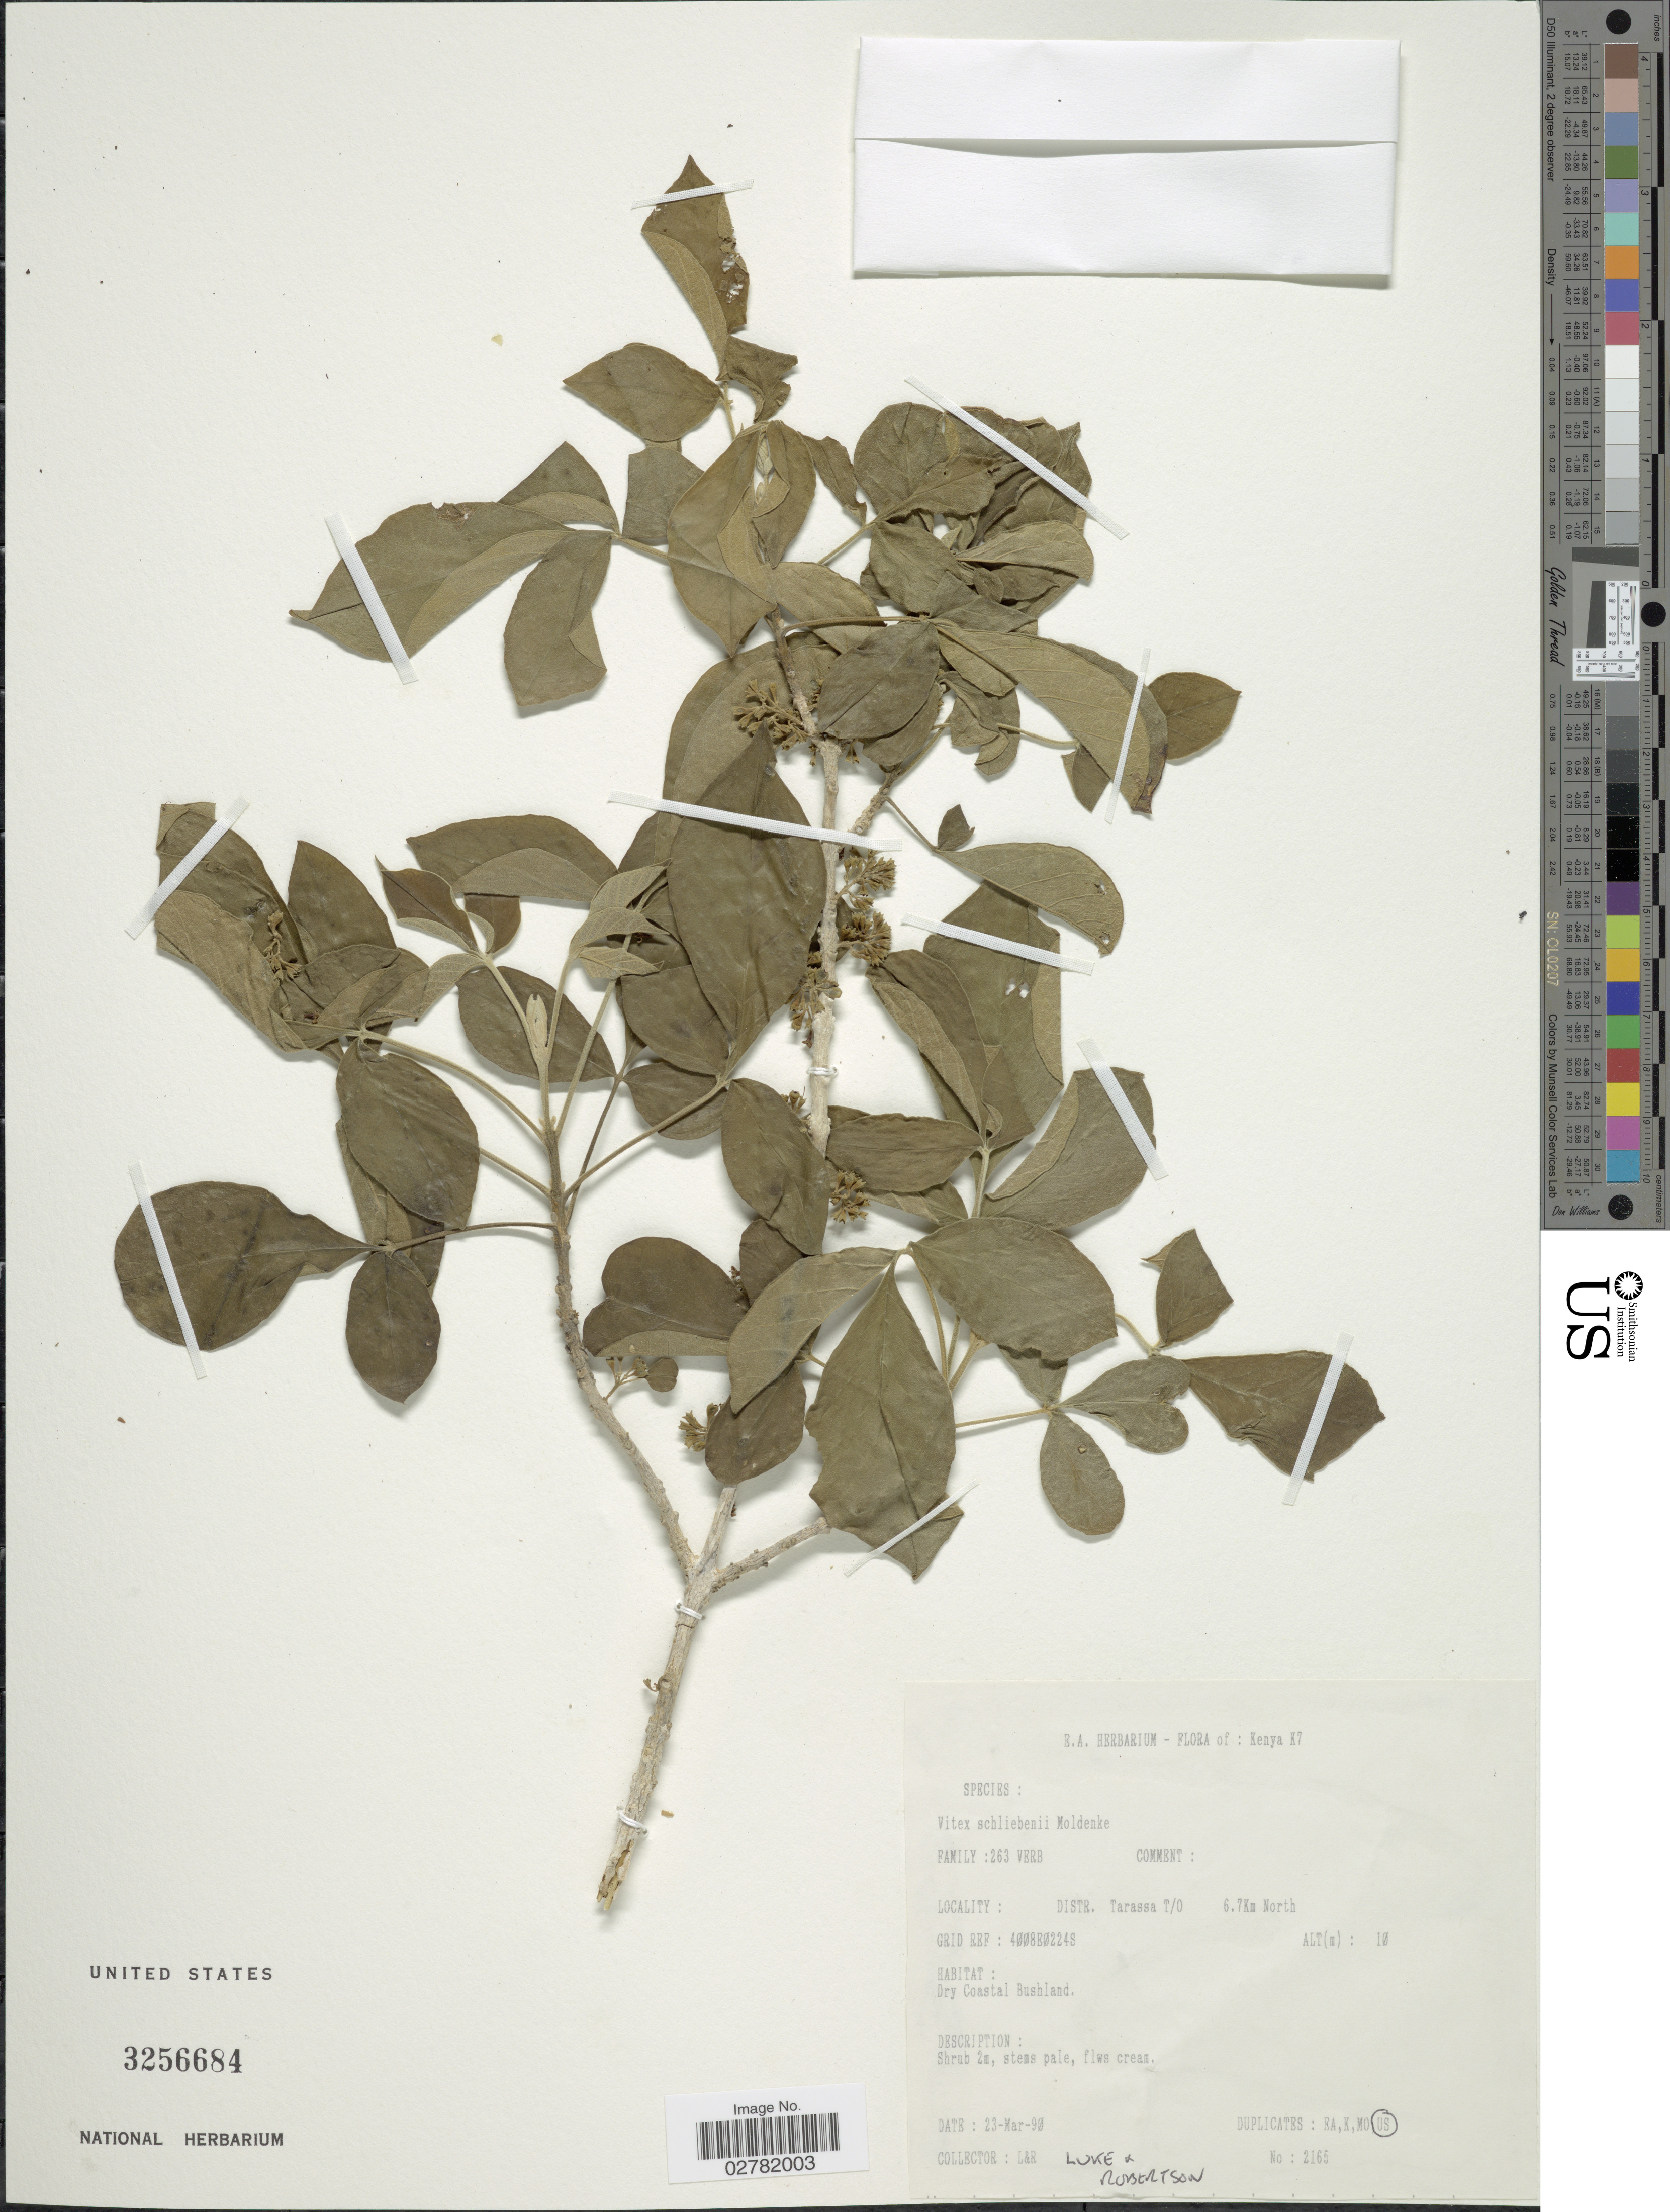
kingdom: Plantae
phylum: Tracheophyta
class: Magnoliopsida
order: Lamiales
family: Lamiaceae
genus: Vitex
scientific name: Vitex schliebeni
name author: Moldenke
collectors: -. Luke & -. Robertson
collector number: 2165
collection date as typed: Transcribed d/m/y: 23/3/90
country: Kenya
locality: K7. Distr. Tarassa T/O 6.7Km North. Grid Ref: 48E224S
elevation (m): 10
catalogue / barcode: US 3256684